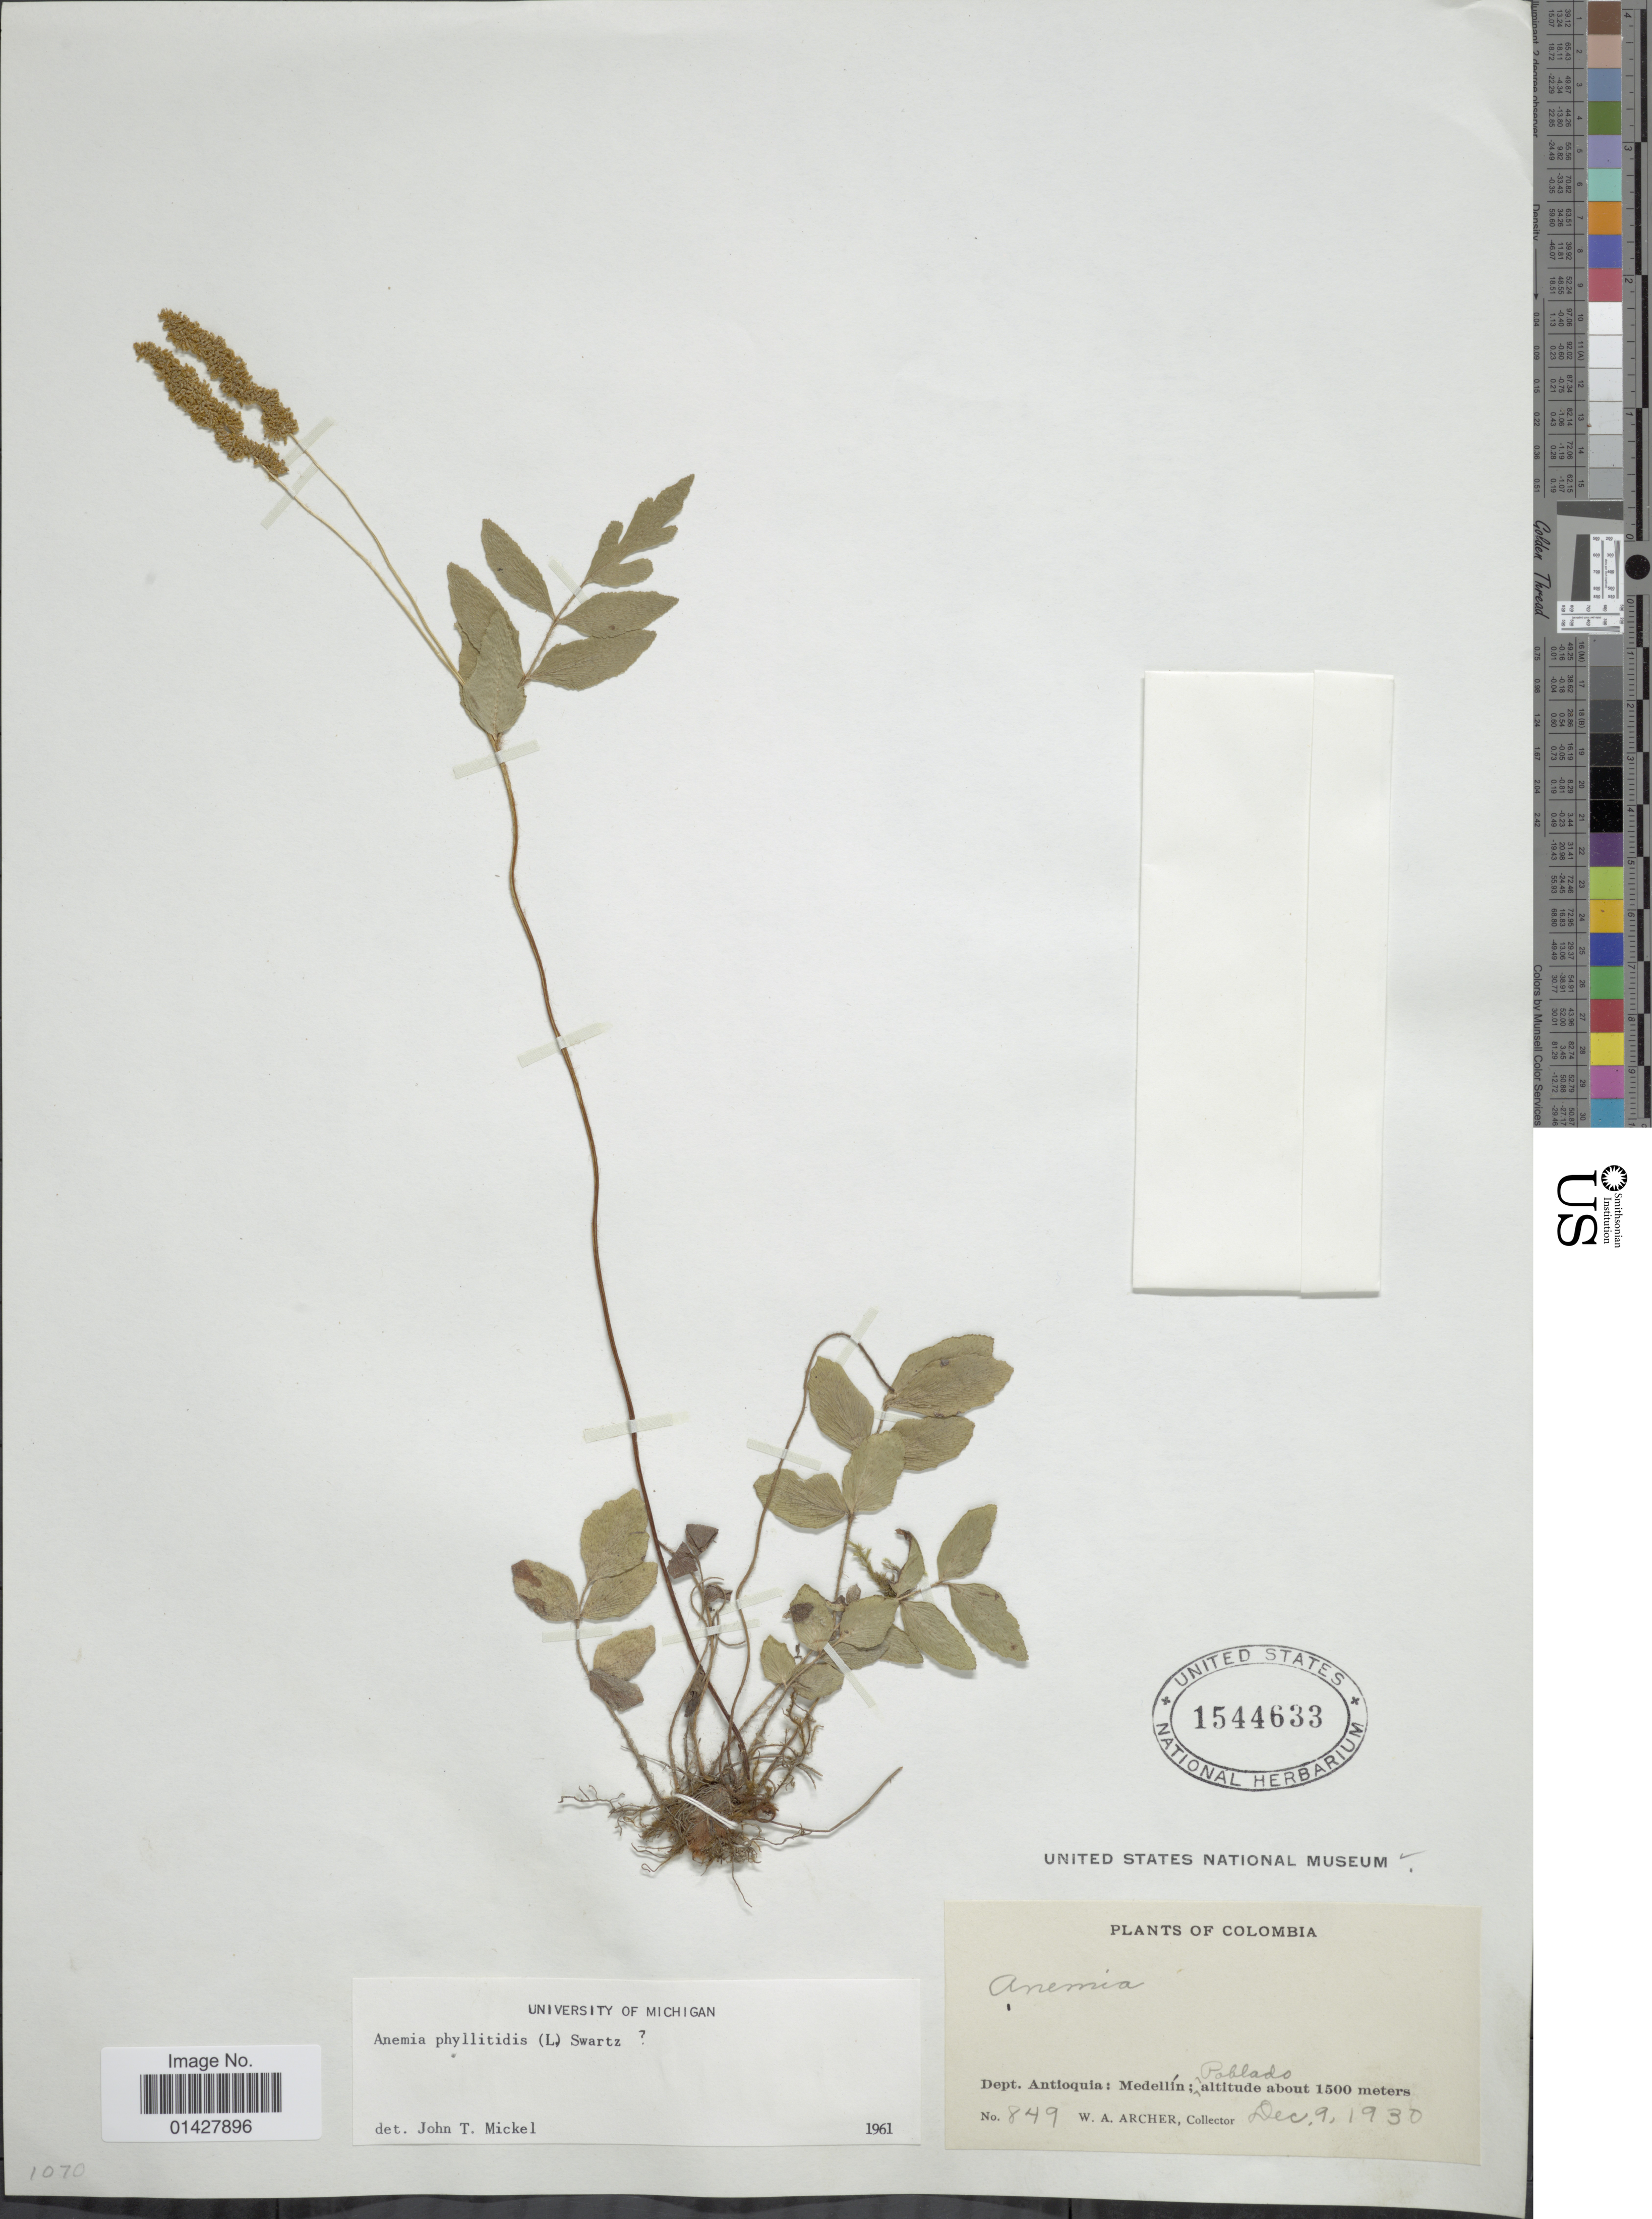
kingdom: Plantae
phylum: Tracheophyta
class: Polypodiopsida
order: Schizaeales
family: Anemiaceae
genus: Anemia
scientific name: Anemia phyllitidis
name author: (L.) Sw.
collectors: W. A. Archer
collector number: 849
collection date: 1930-12-09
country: Colombia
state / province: Antioquia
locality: Medellin, Poblado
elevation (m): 1500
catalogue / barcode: US 1544633